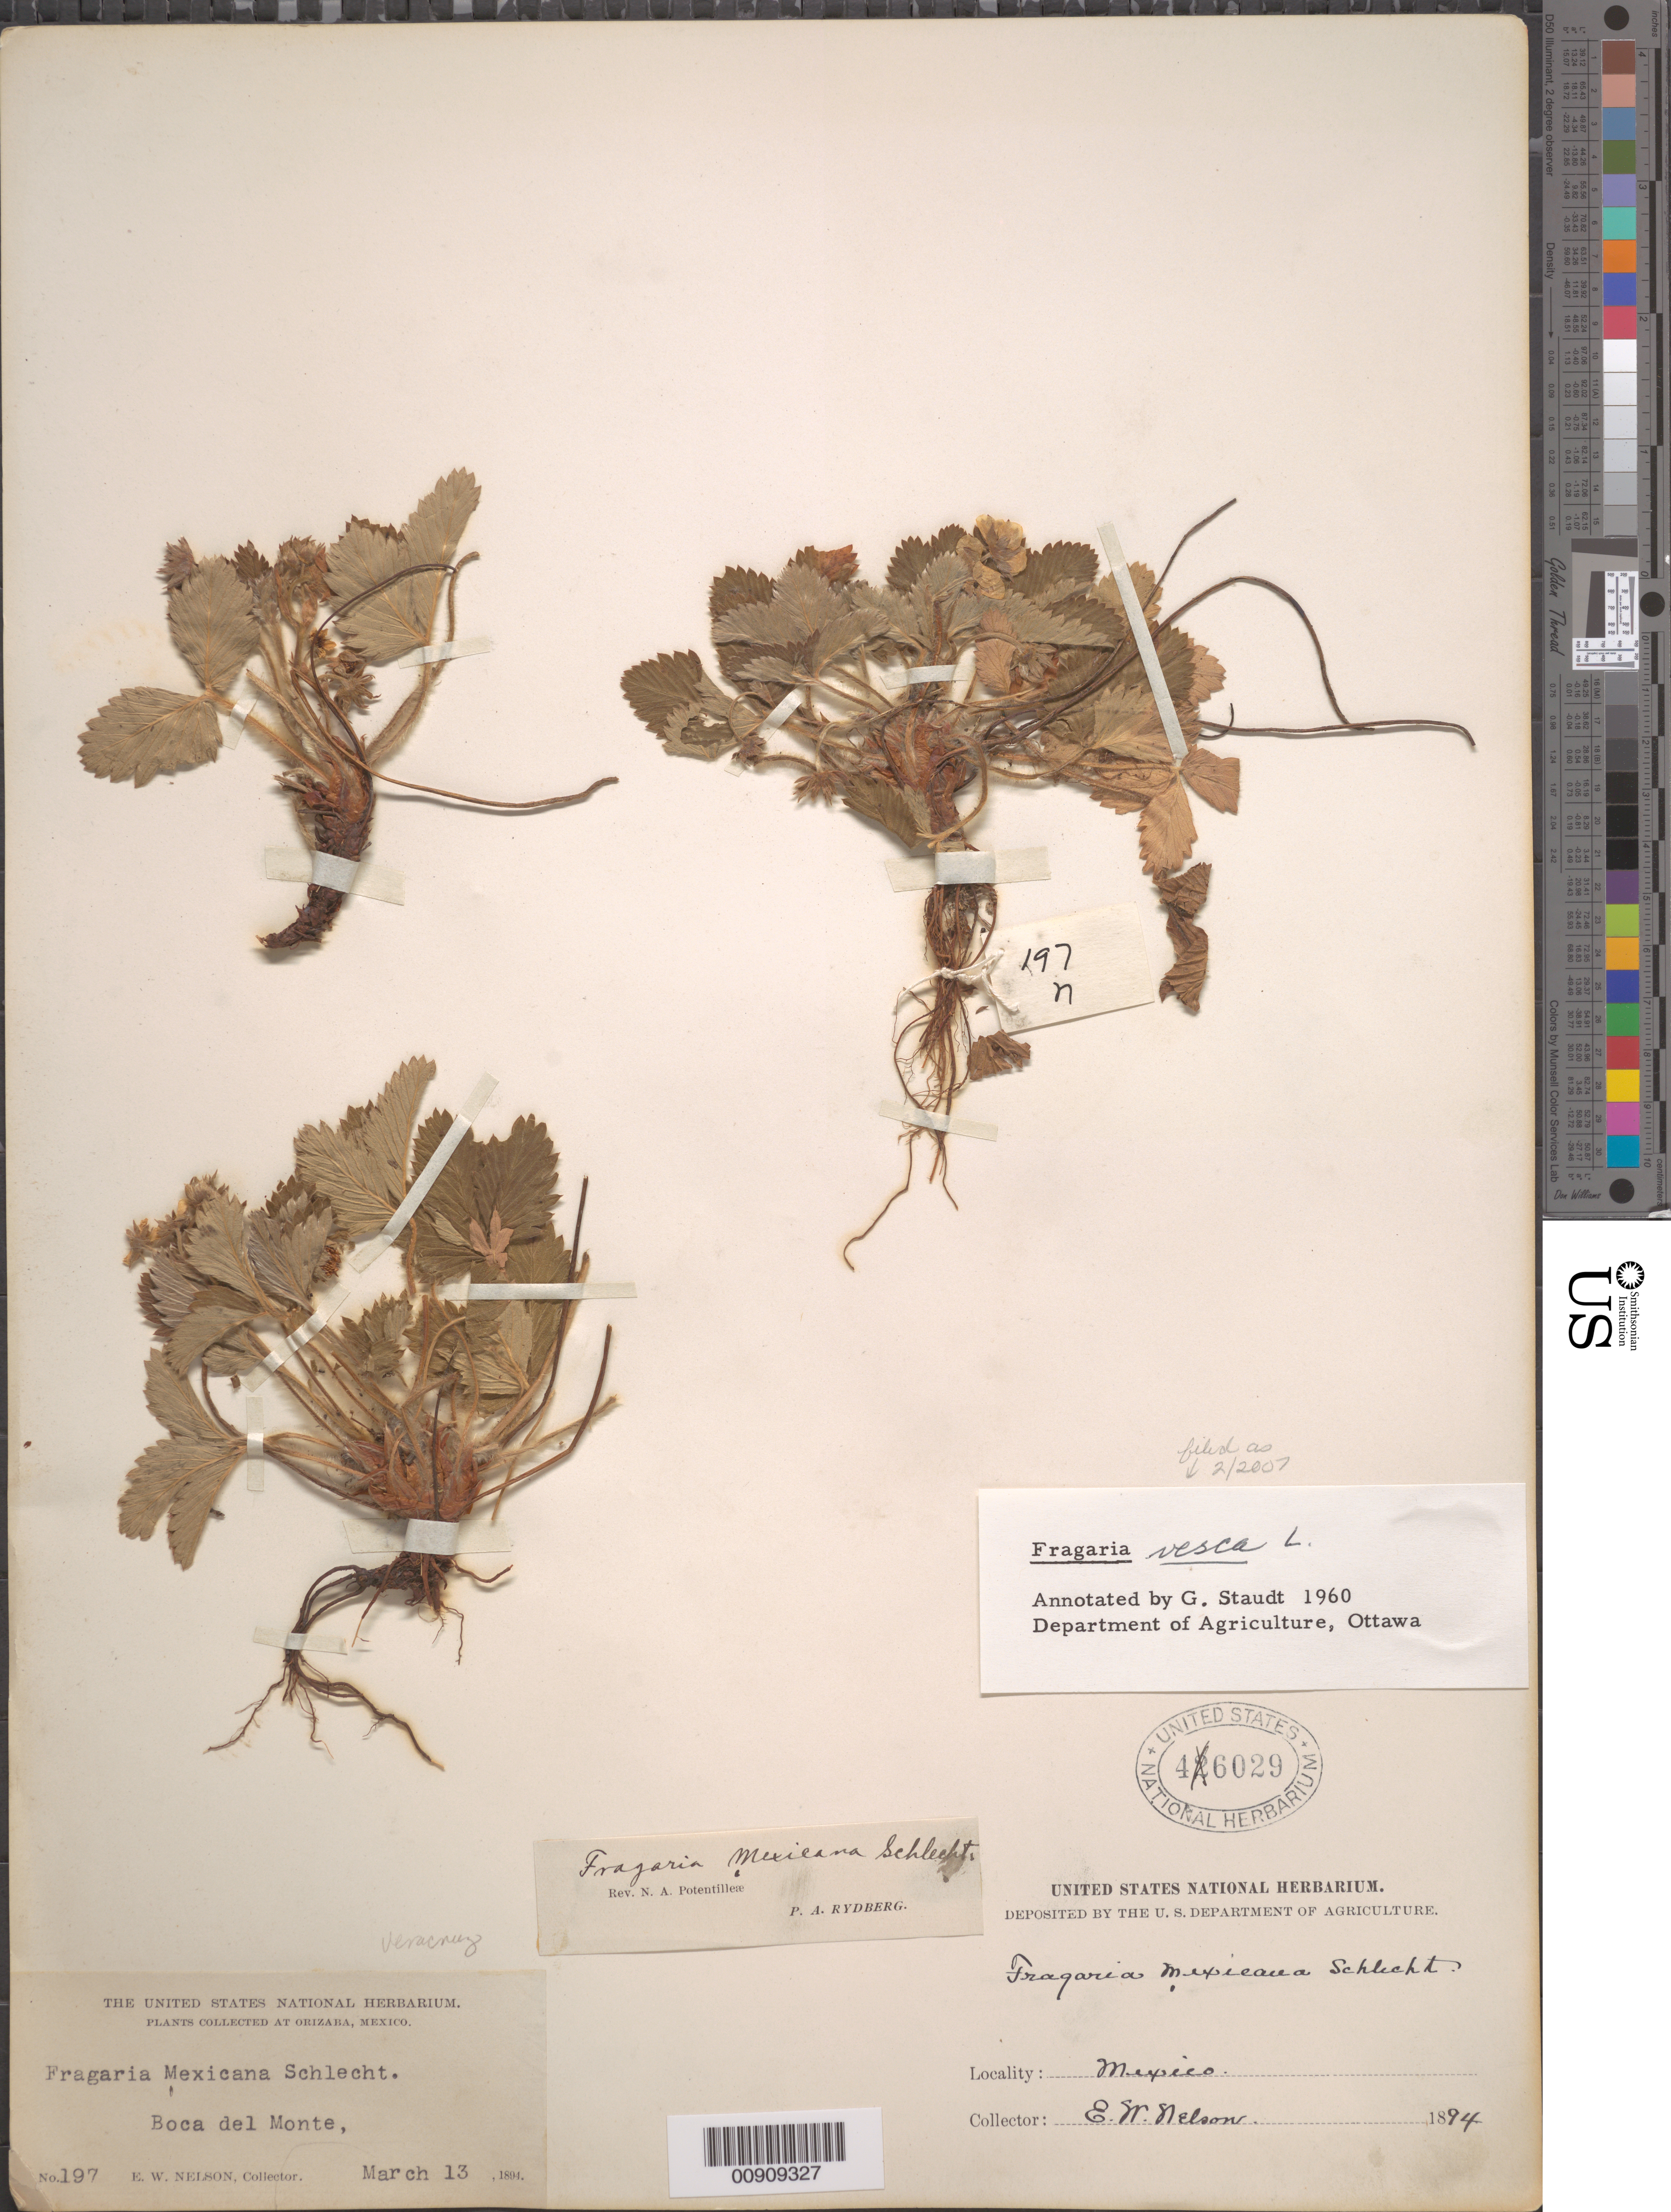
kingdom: Plantae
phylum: Tracheophyta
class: Magnoliopsida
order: Rosales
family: Rosaceae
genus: Fragaria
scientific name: Fragaria vesca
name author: L.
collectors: E. W. Nelson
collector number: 197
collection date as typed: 13 Mar 1894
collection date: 1894-03-13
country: Mexico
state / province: Veracruz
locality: Boca del Monte at Orizaba.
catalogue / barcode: US 46029